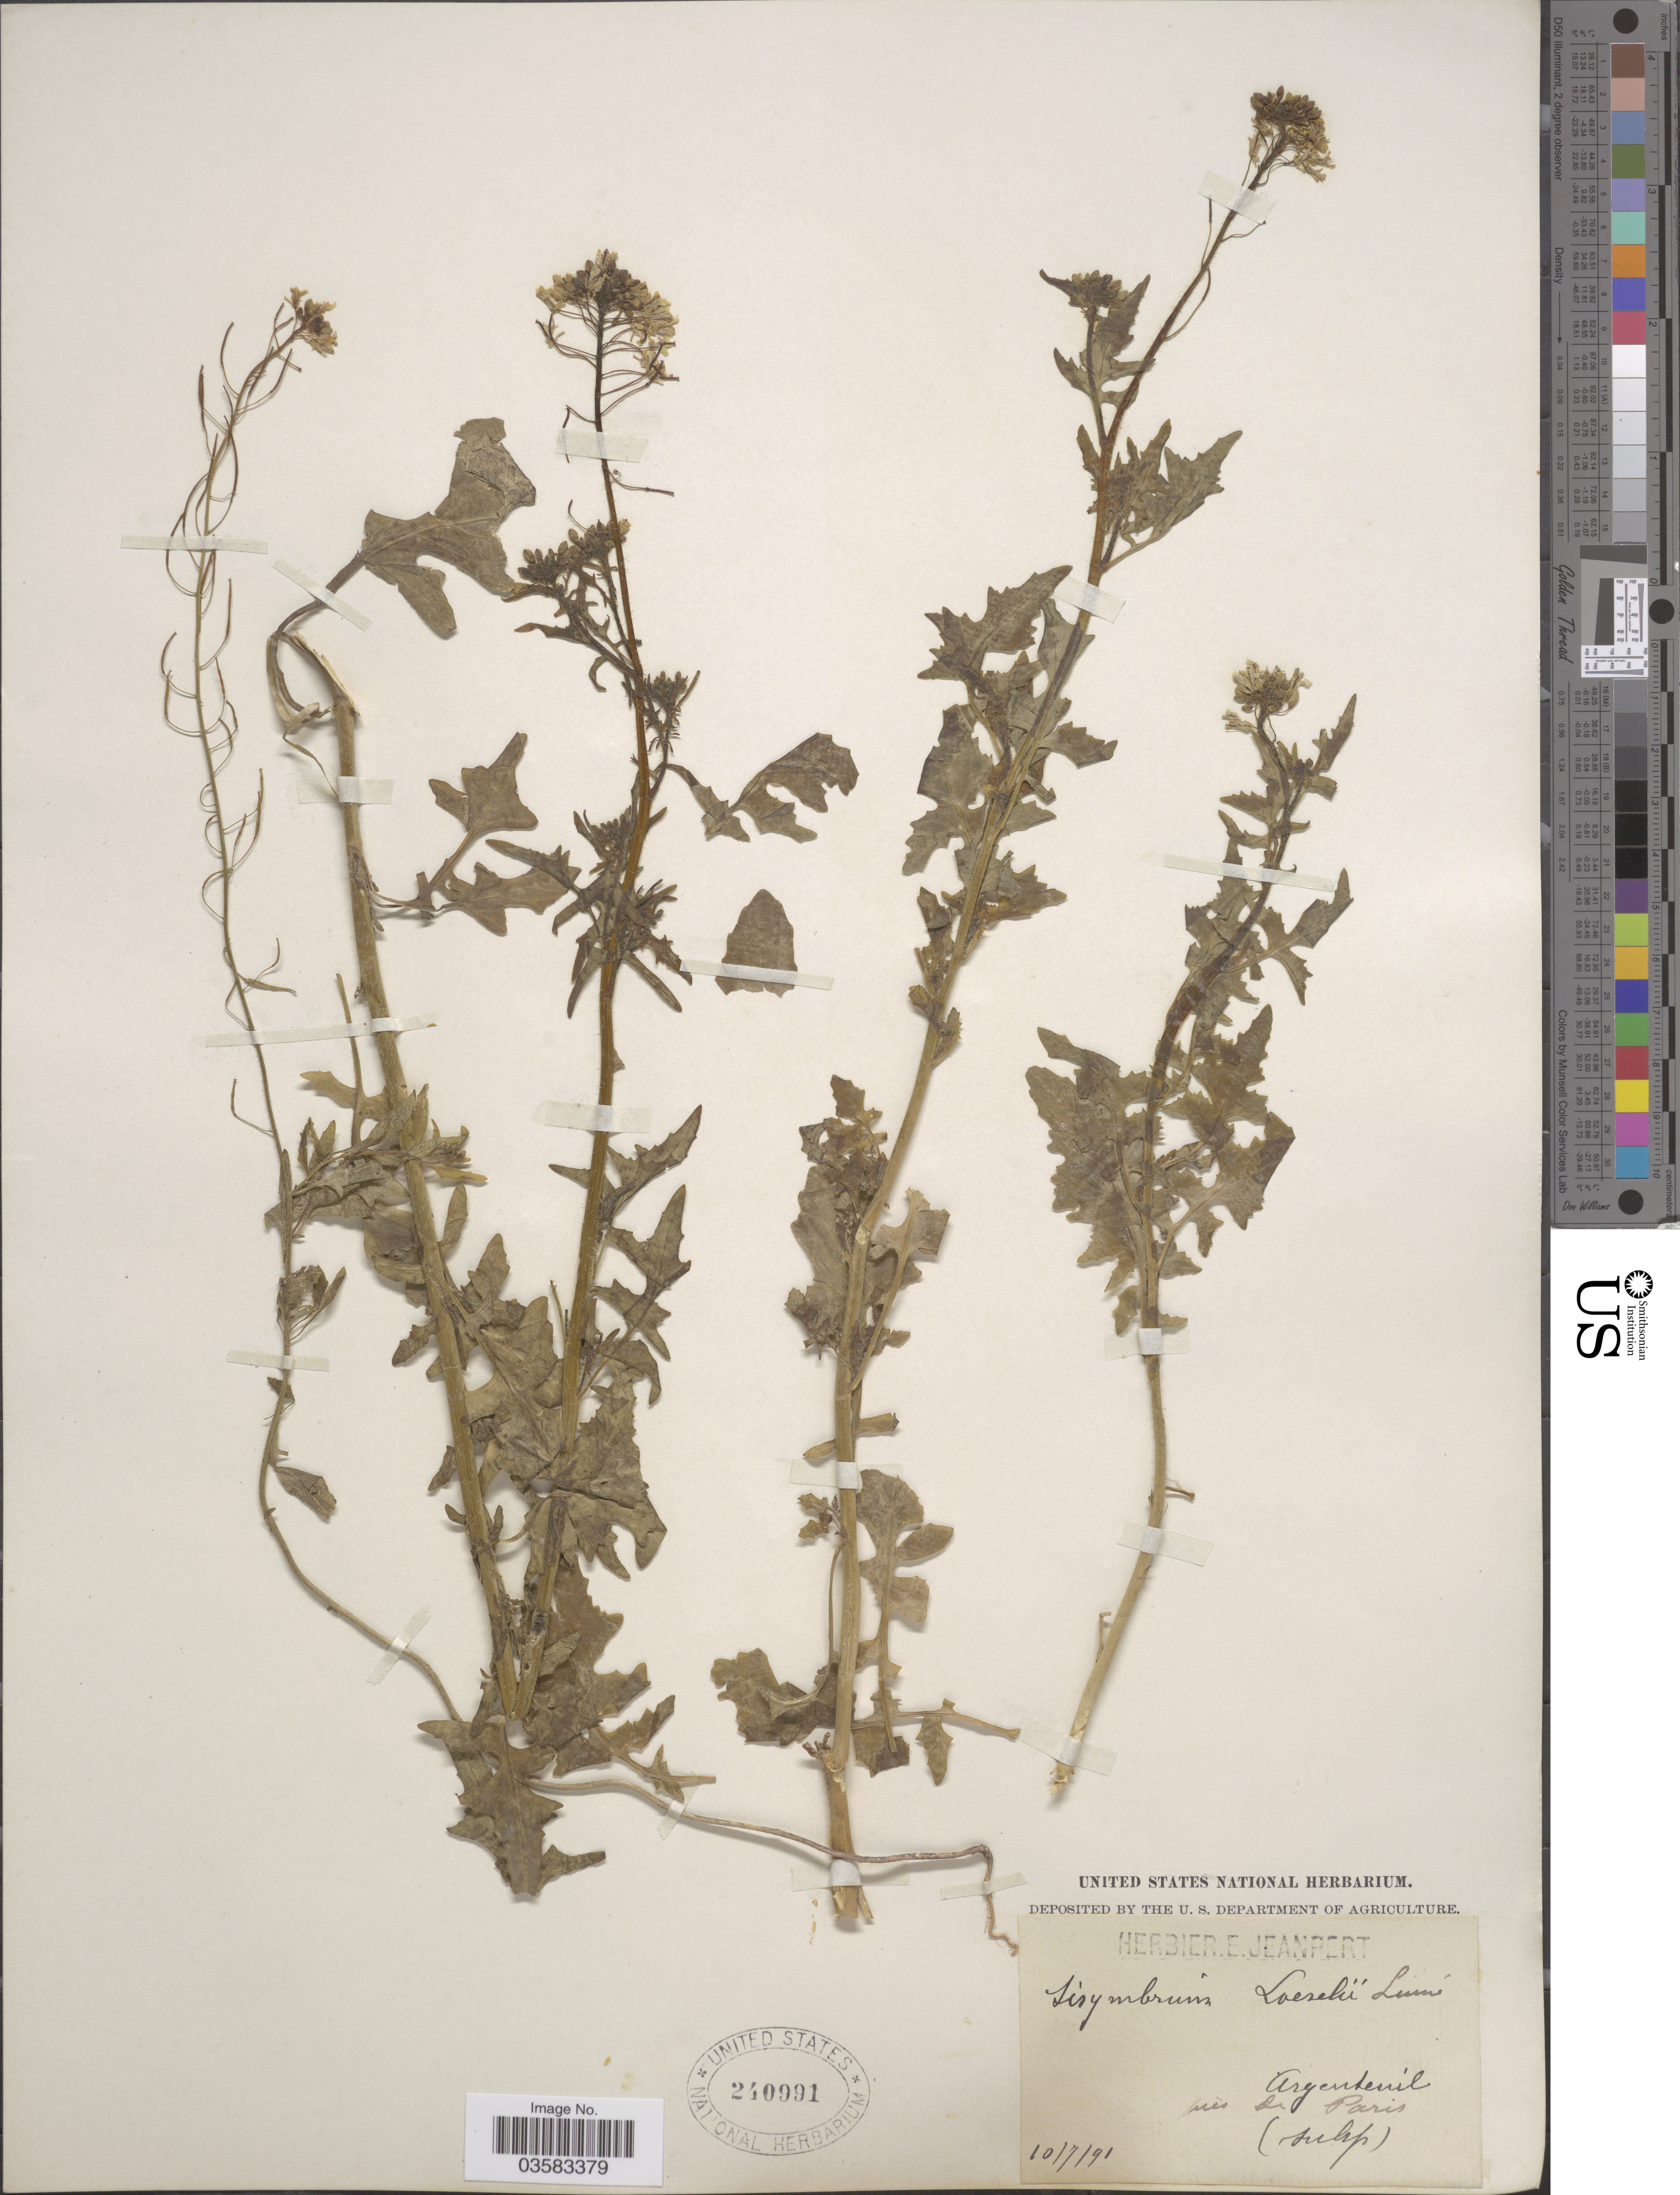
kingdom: Plantae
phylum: Tracheophyta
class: Magnoliopsida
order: Brassicales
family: Brassicaceae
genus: Sisymbrium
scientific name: Sisymbrium loeselii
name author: L.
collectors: ex herb. Ed. Jeanpert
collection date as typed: Transcribed d/m/y: 10/7/91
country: France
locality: Argenteuil, prés de Paris (Sulph [interpreted]).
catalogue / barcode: US 240991